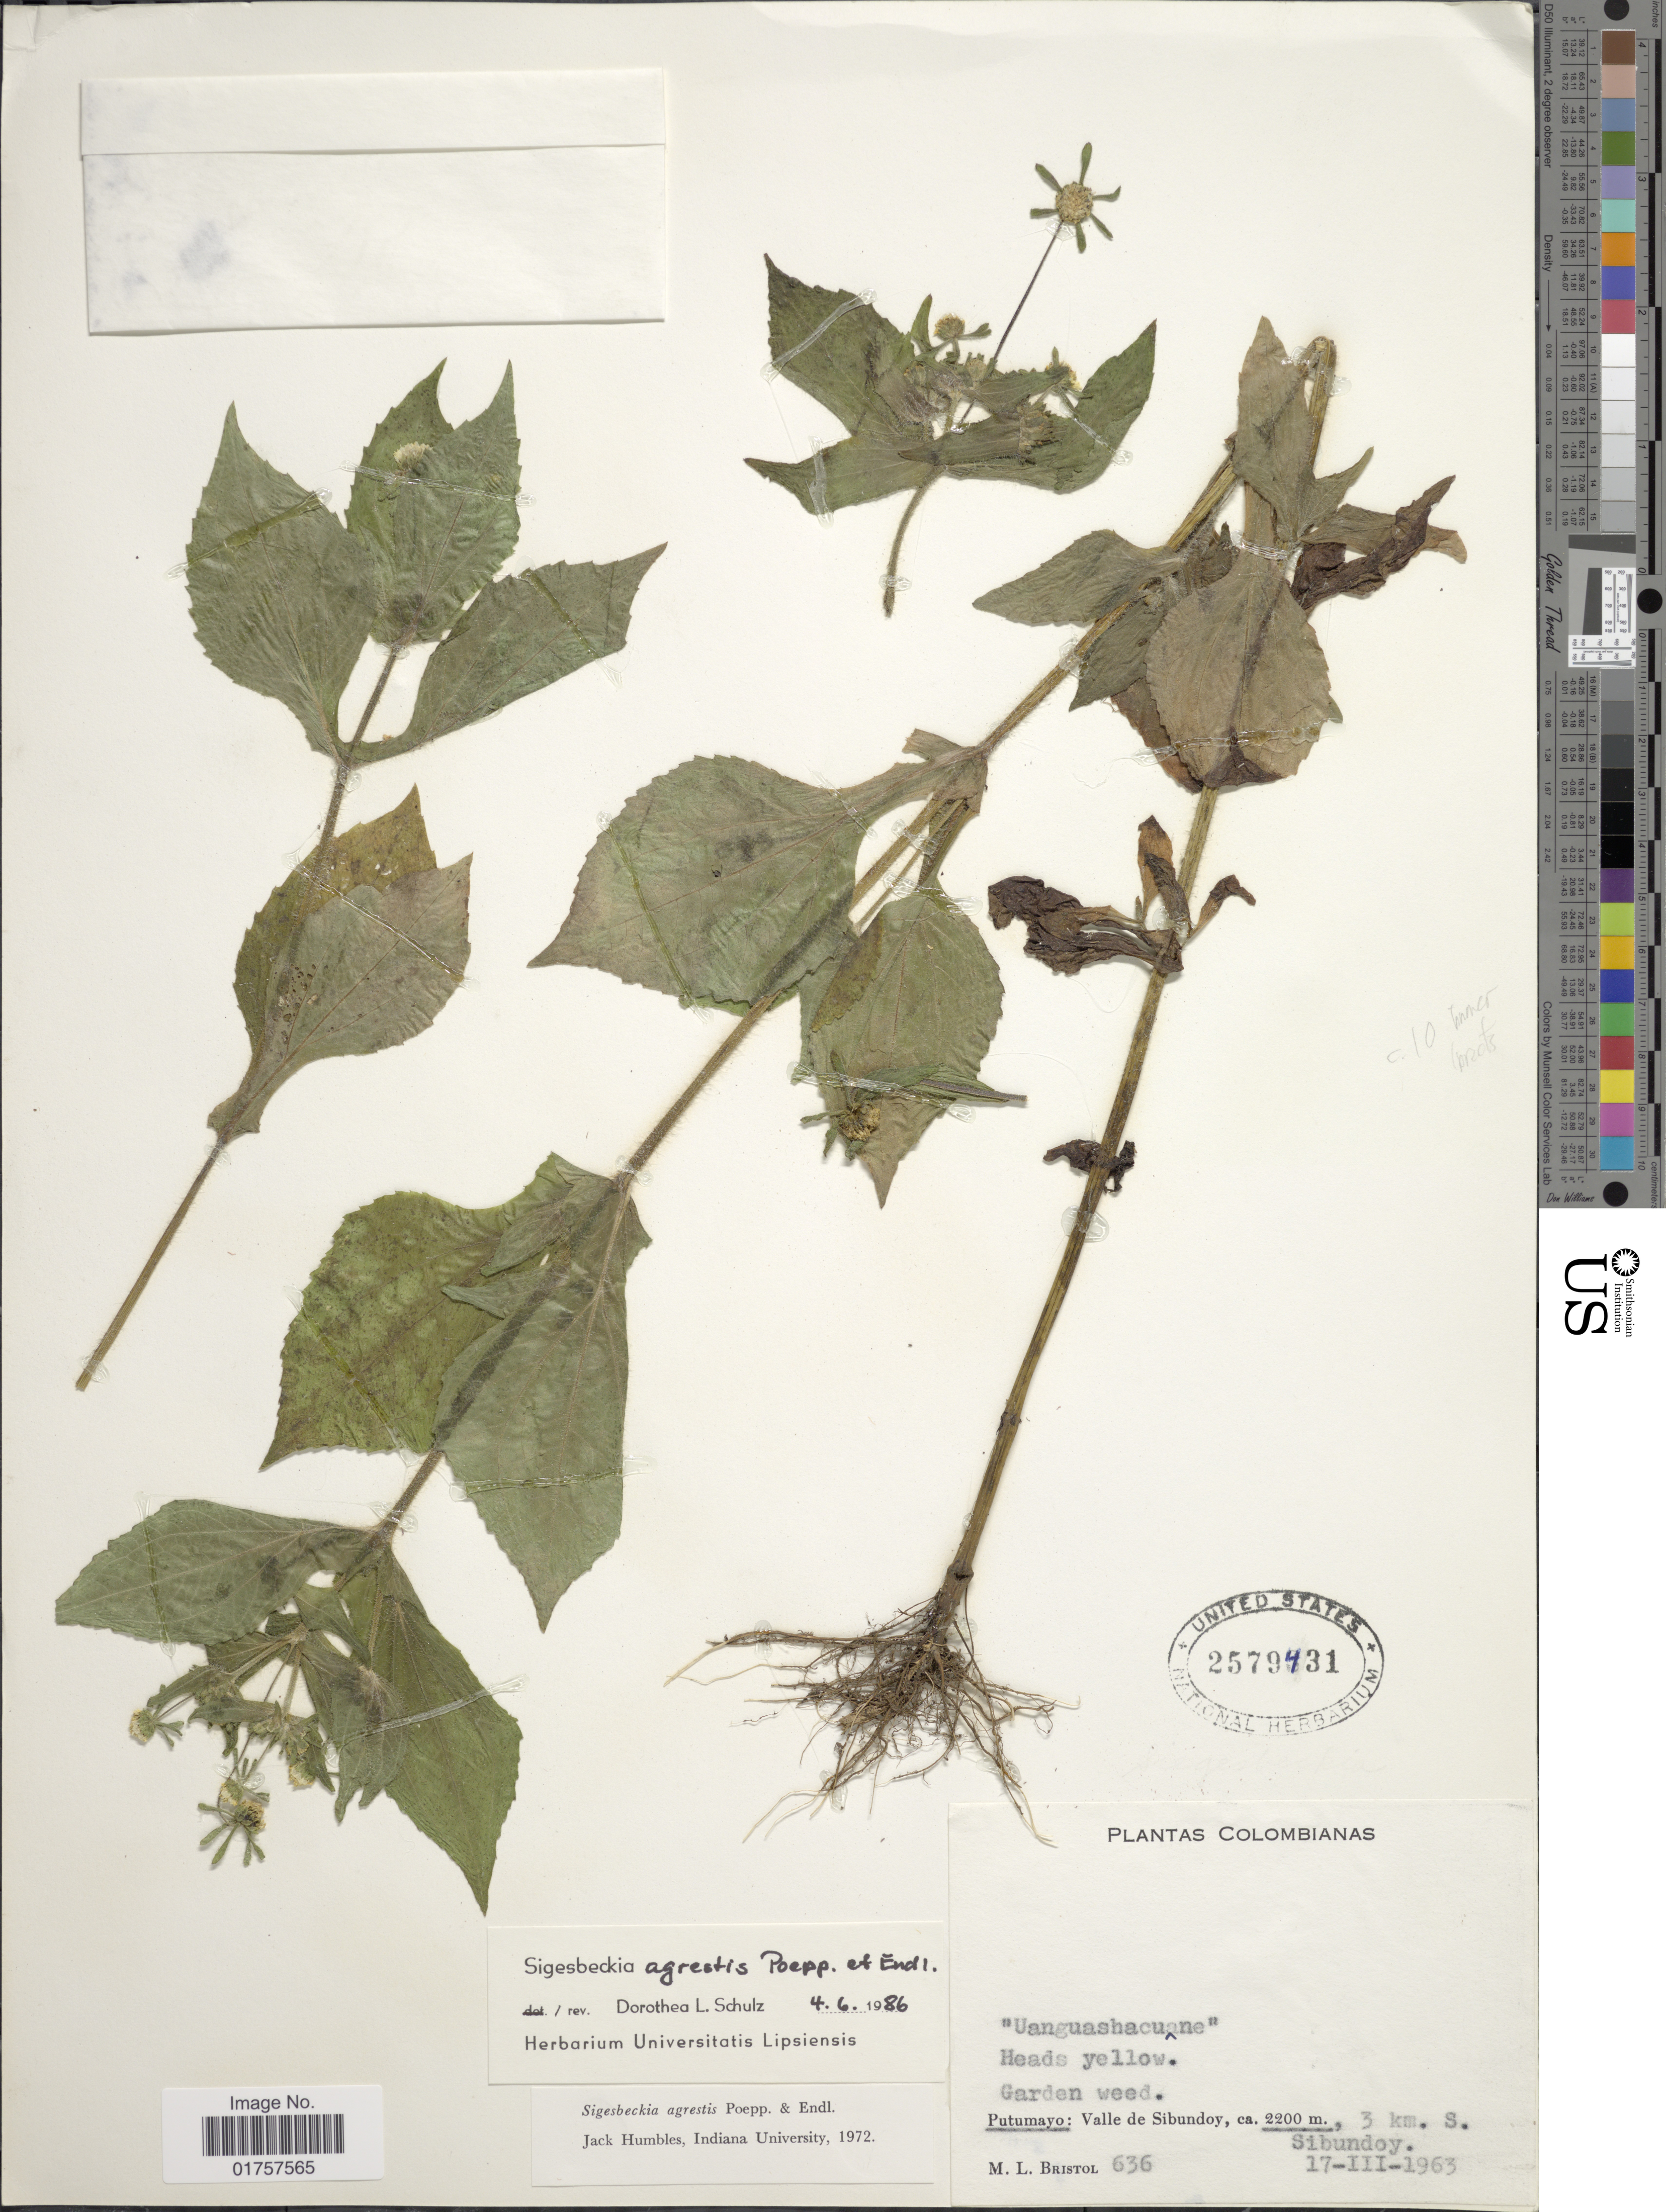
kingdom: Plantae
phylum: Tracheophyta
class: Magnoliopsida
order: Asterales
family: Asteraceae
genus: Sigesbeckia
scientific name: Sigesbeckia agrestis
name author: Poepp.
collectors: M. L. Bristol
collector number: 636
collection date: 1963-03-17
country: Colombia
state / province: Putumayo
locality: Valle de Sibundoy, 3 km. S. Sibundoy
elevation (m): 2200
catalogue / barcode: US 2579431